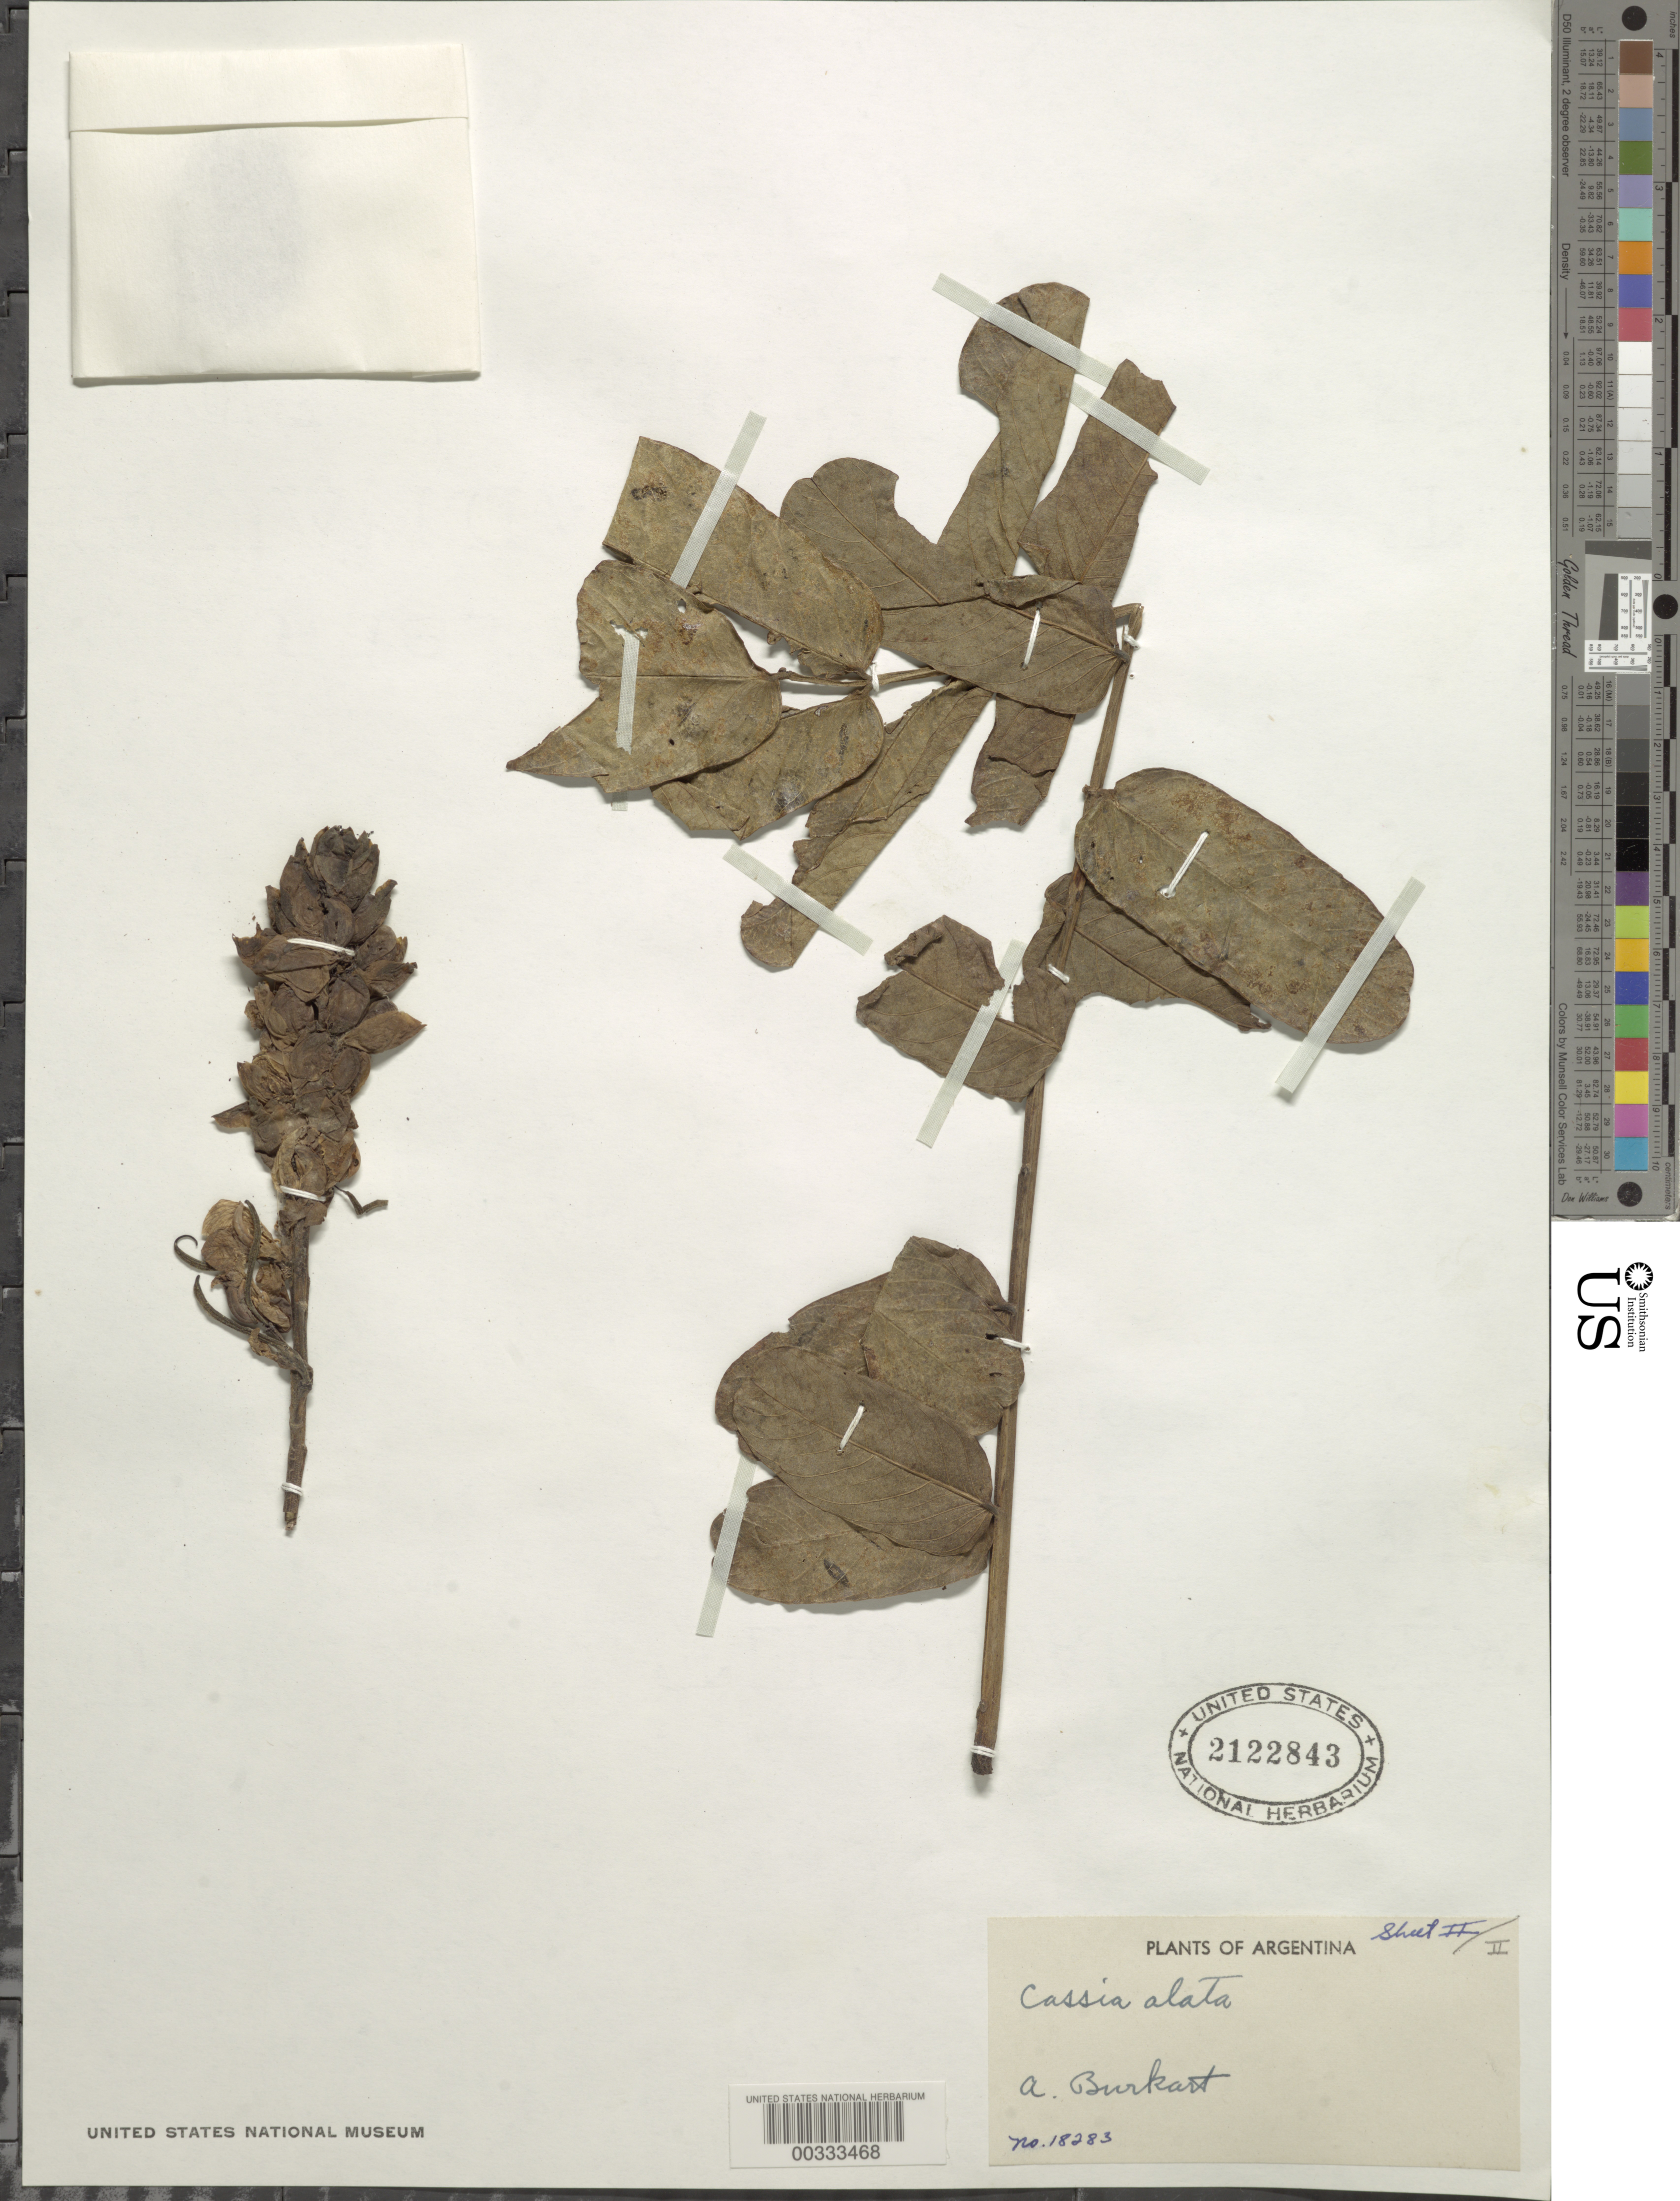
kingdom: Plantae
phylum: Tracheophyta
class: Magnoliopsida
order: Fabales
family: Fabaceae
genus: Senna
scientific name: Senna alata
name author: (L.) Roxb.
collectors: A. E. Burkart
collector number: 18283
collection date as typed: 08 Apr 1950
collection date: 1950-04-08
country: Paraguay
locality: Paraguari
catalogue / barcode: US 2122843